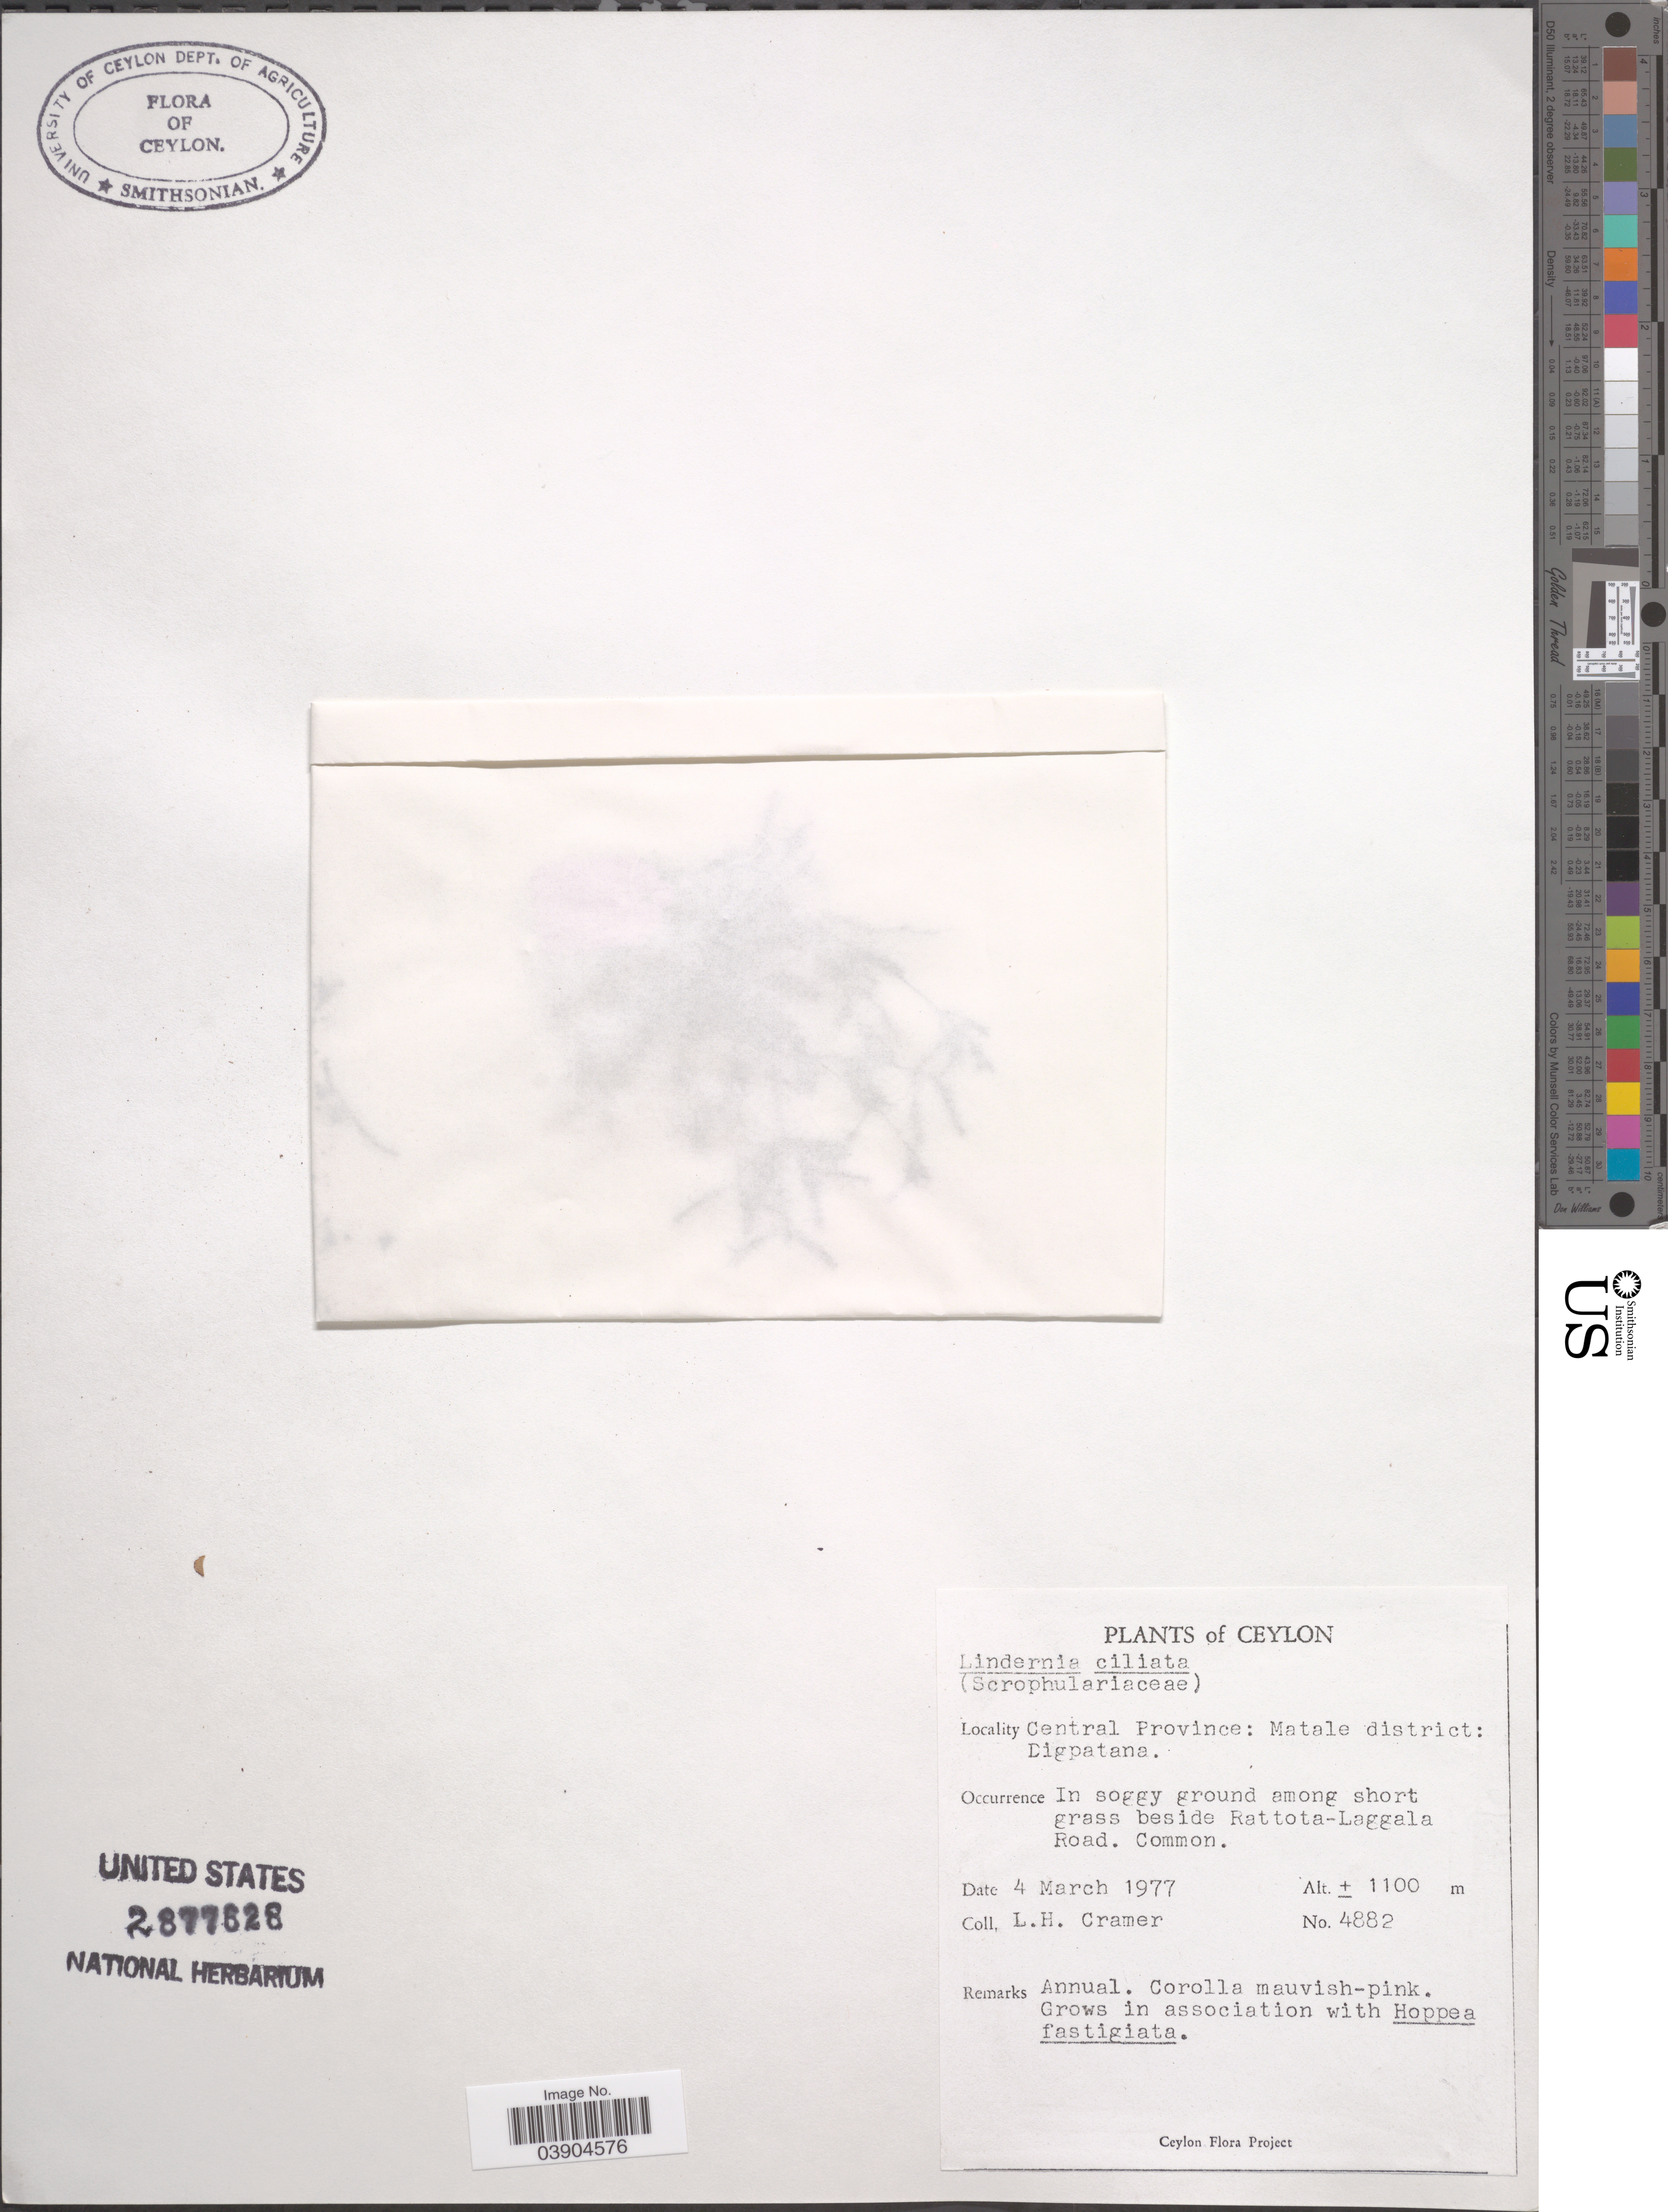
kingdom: Plantae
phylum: Tracheophyta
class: Magnoliopsida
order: Lamiales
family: Linderniaceae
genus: Lindernia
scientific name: Lindernia ciliata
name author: (Colsm.) Pennell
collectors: L. H. Cramer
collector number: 4882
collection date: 1977-03-04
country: Sri Lanka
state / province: Central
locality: Ceylon. Matale district: Digpatana. In soggy ground among short grass beside Rattota-Laggala Road.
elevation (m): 1100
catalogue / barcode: US 2877628